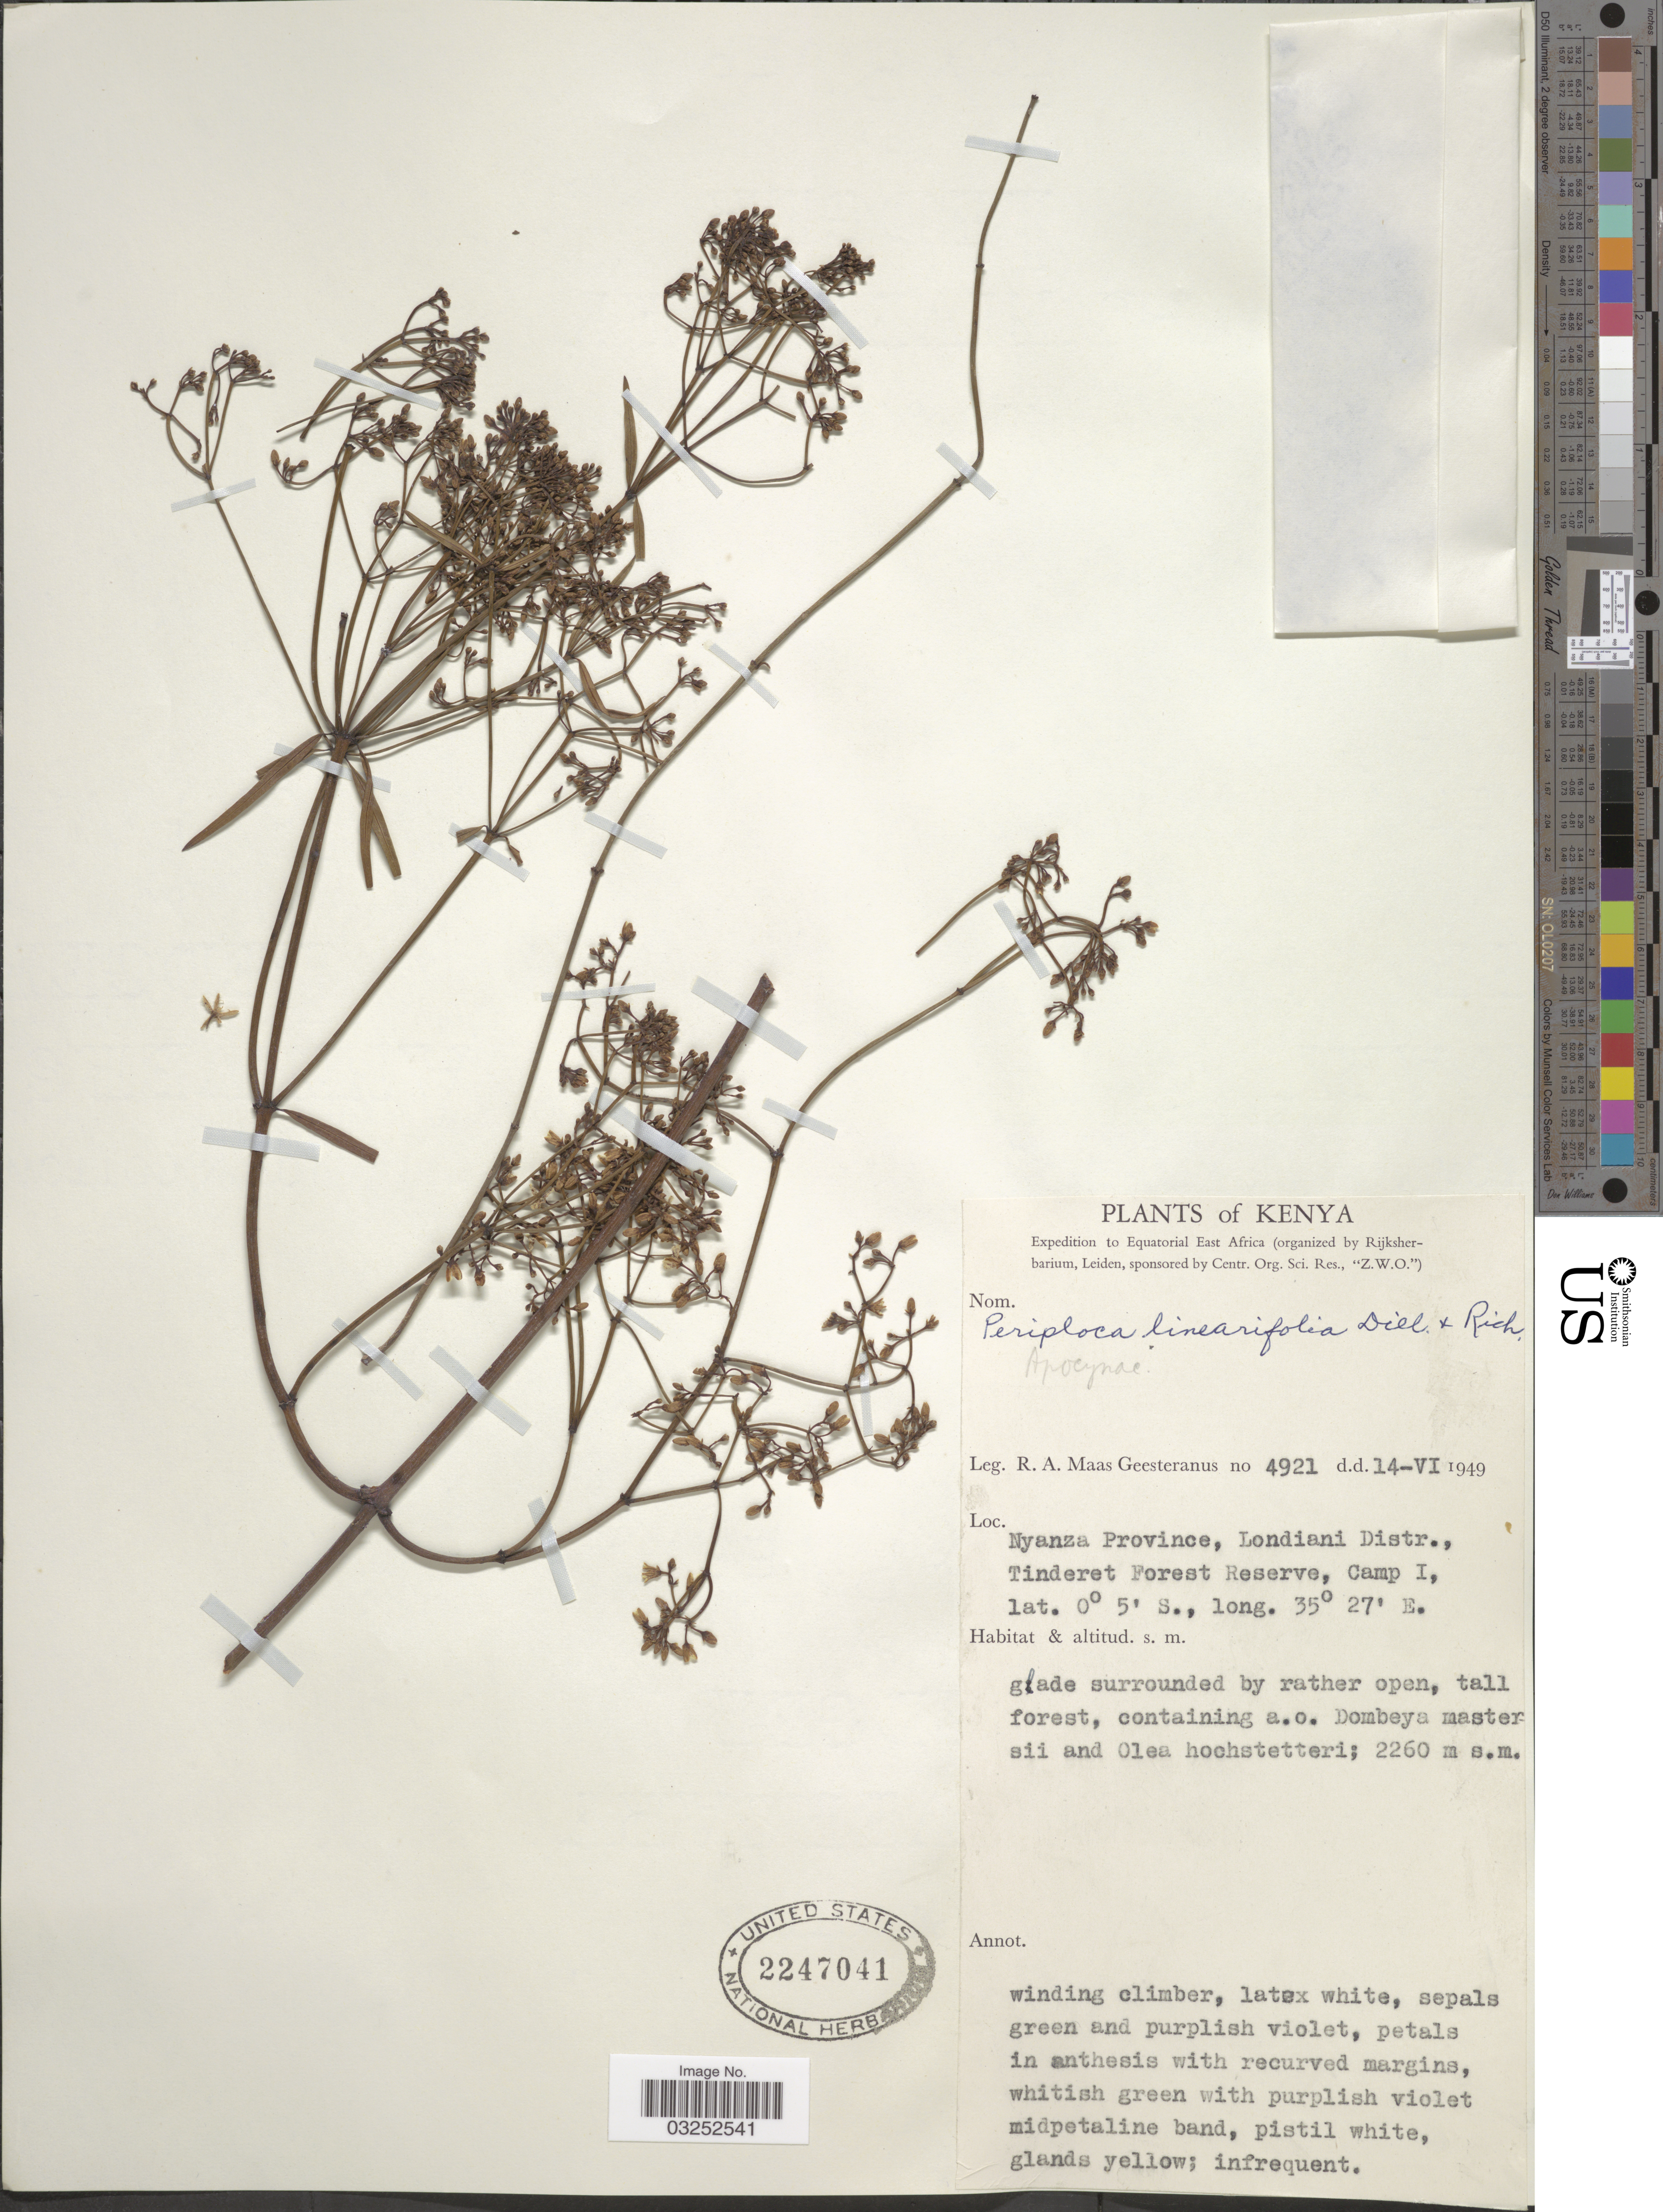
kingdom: Plantae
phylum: Tracheophyta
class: Magnoliopsida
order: Gentianales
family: Apocynaceae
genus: Periploca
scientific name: Periploca linearifolia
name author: Rich. & Quart.-Dill.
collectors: R. A. Maas Geesteranus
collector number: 4921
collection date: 1949-06-14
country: Kenya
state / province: Kericho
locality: Nyanza Province, Londiani Distr., Tinderet Forest Reserve, Camp I.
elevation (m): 2260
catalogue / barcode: US 2247041